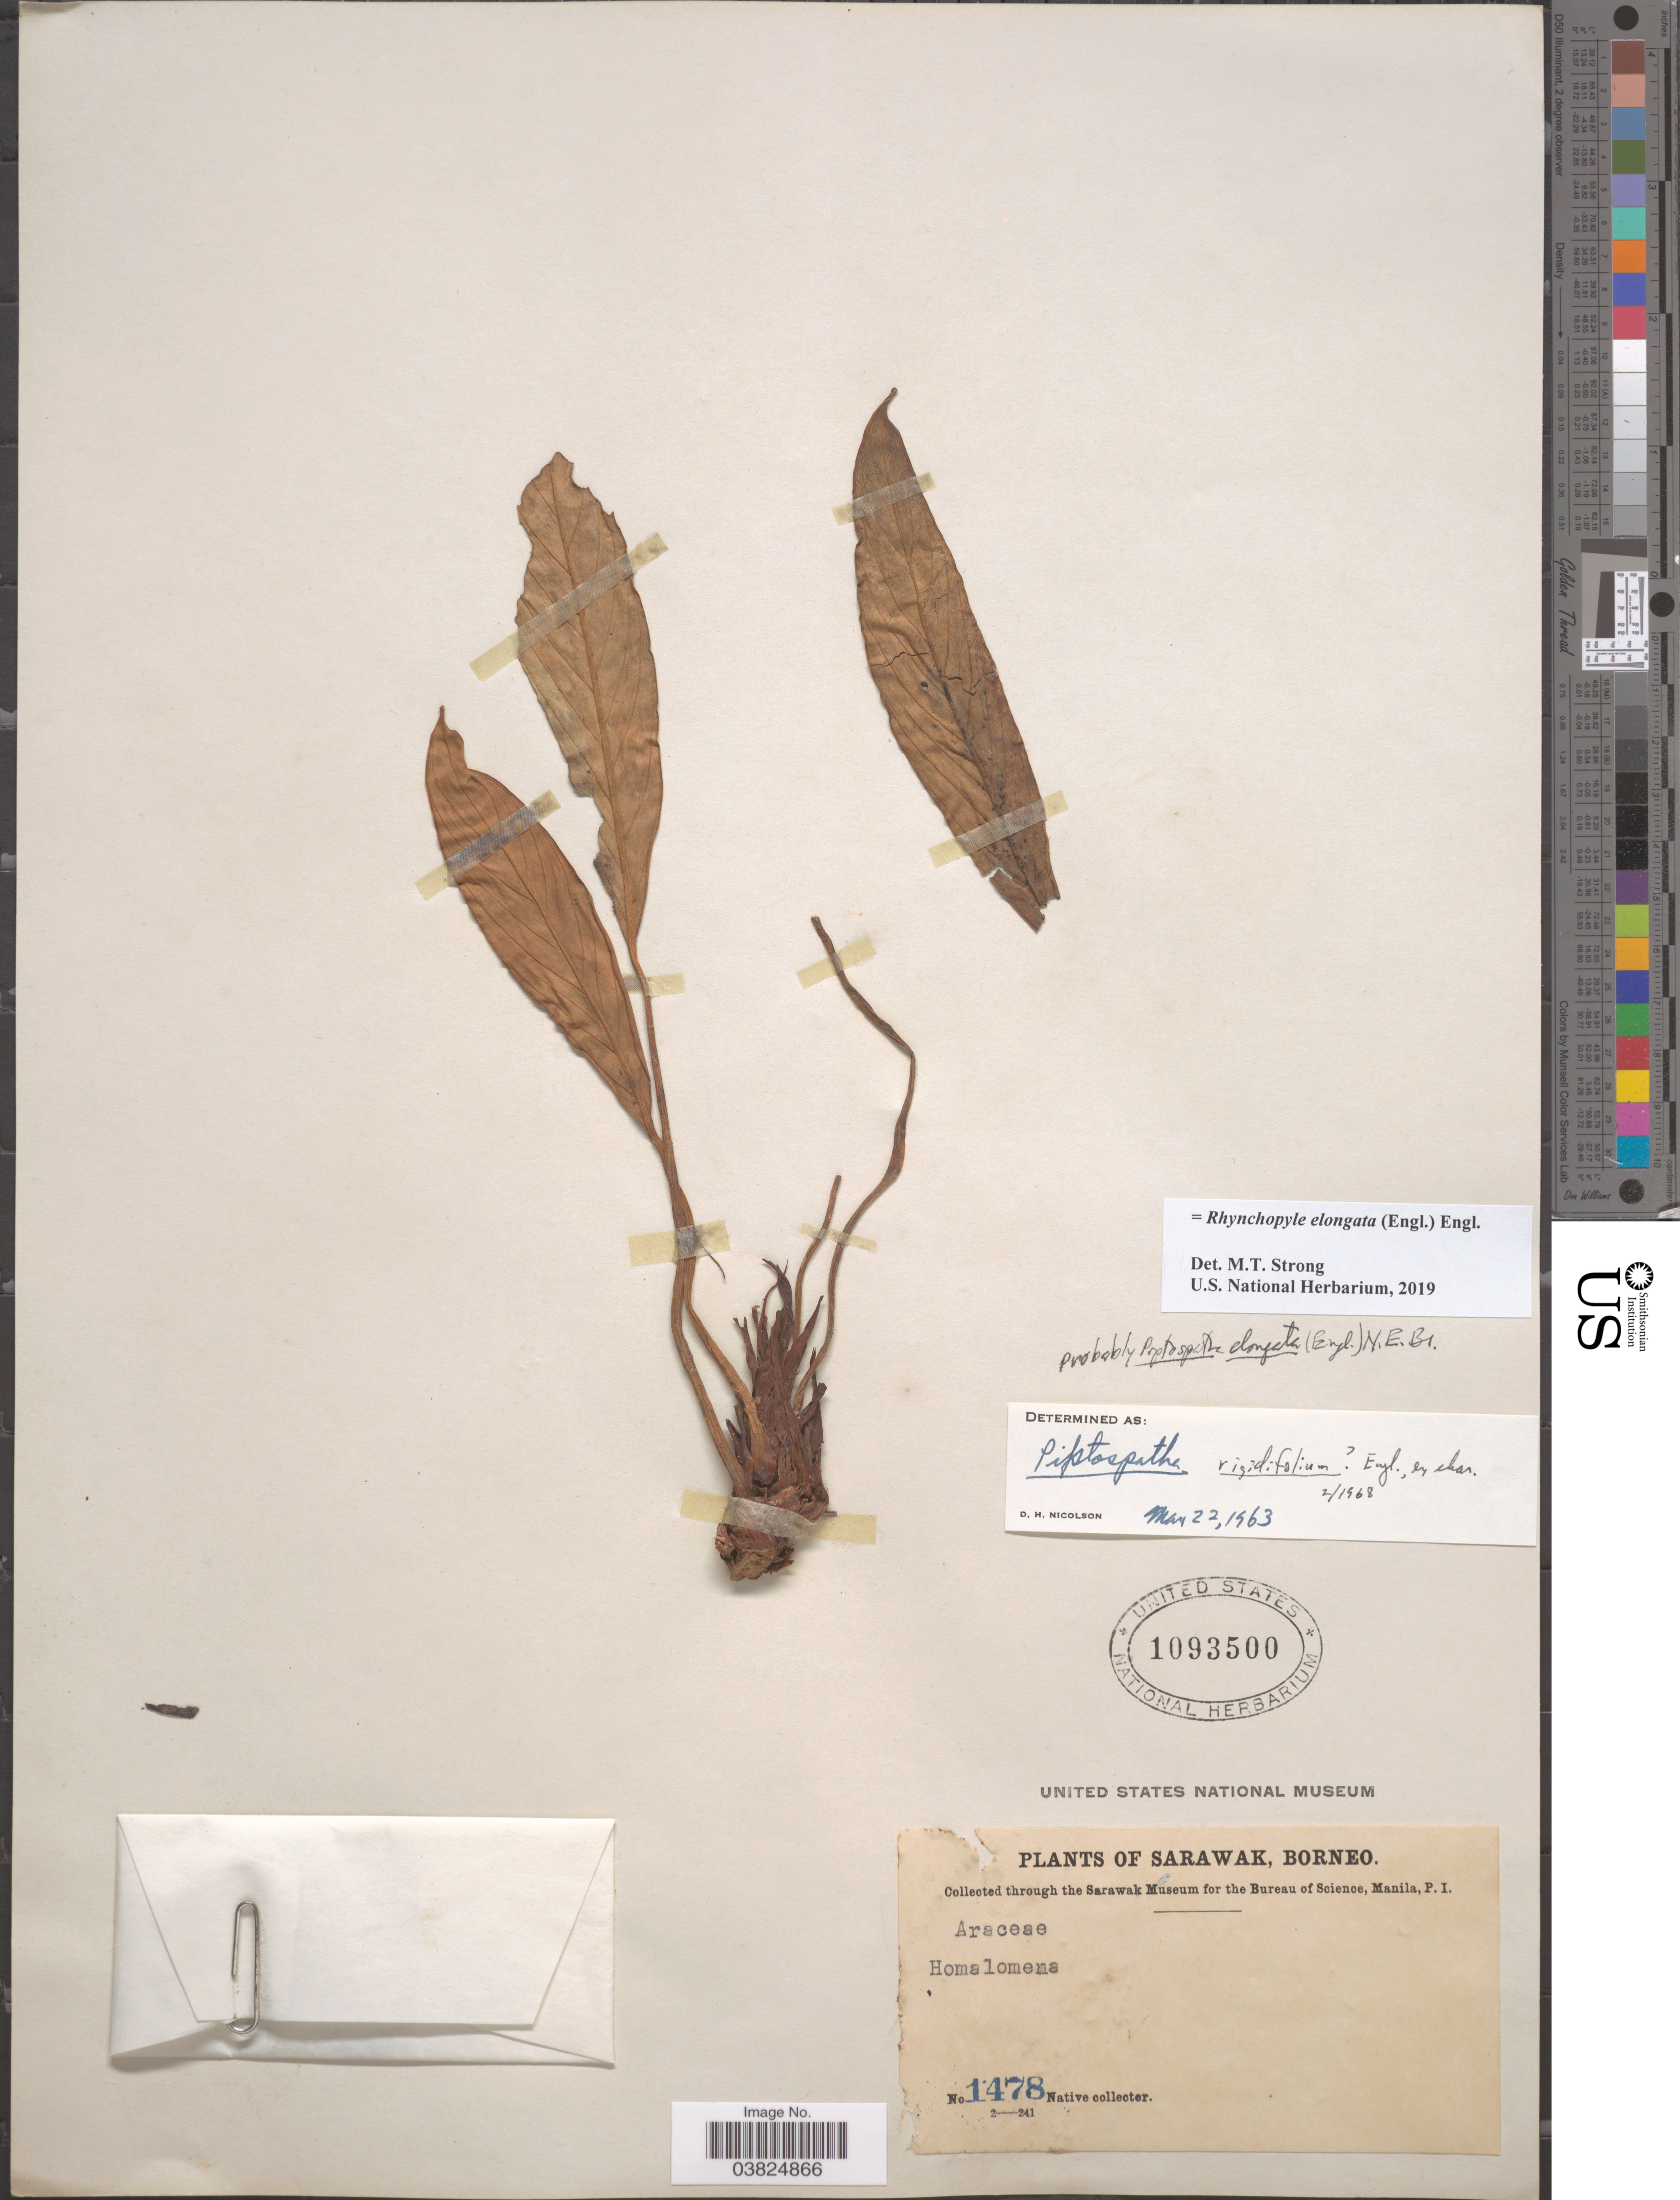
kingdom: Plantae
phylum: Tracheophyta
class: Liliopsida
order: Alismatales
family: Araceae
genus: Rhynchopyle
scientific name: Rhynchopyle elongata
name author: (Engl.) Engl.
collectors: Native collector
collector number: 1478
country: Malaysia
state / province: Sarawak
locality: Borneo.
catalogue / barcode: US 1093500